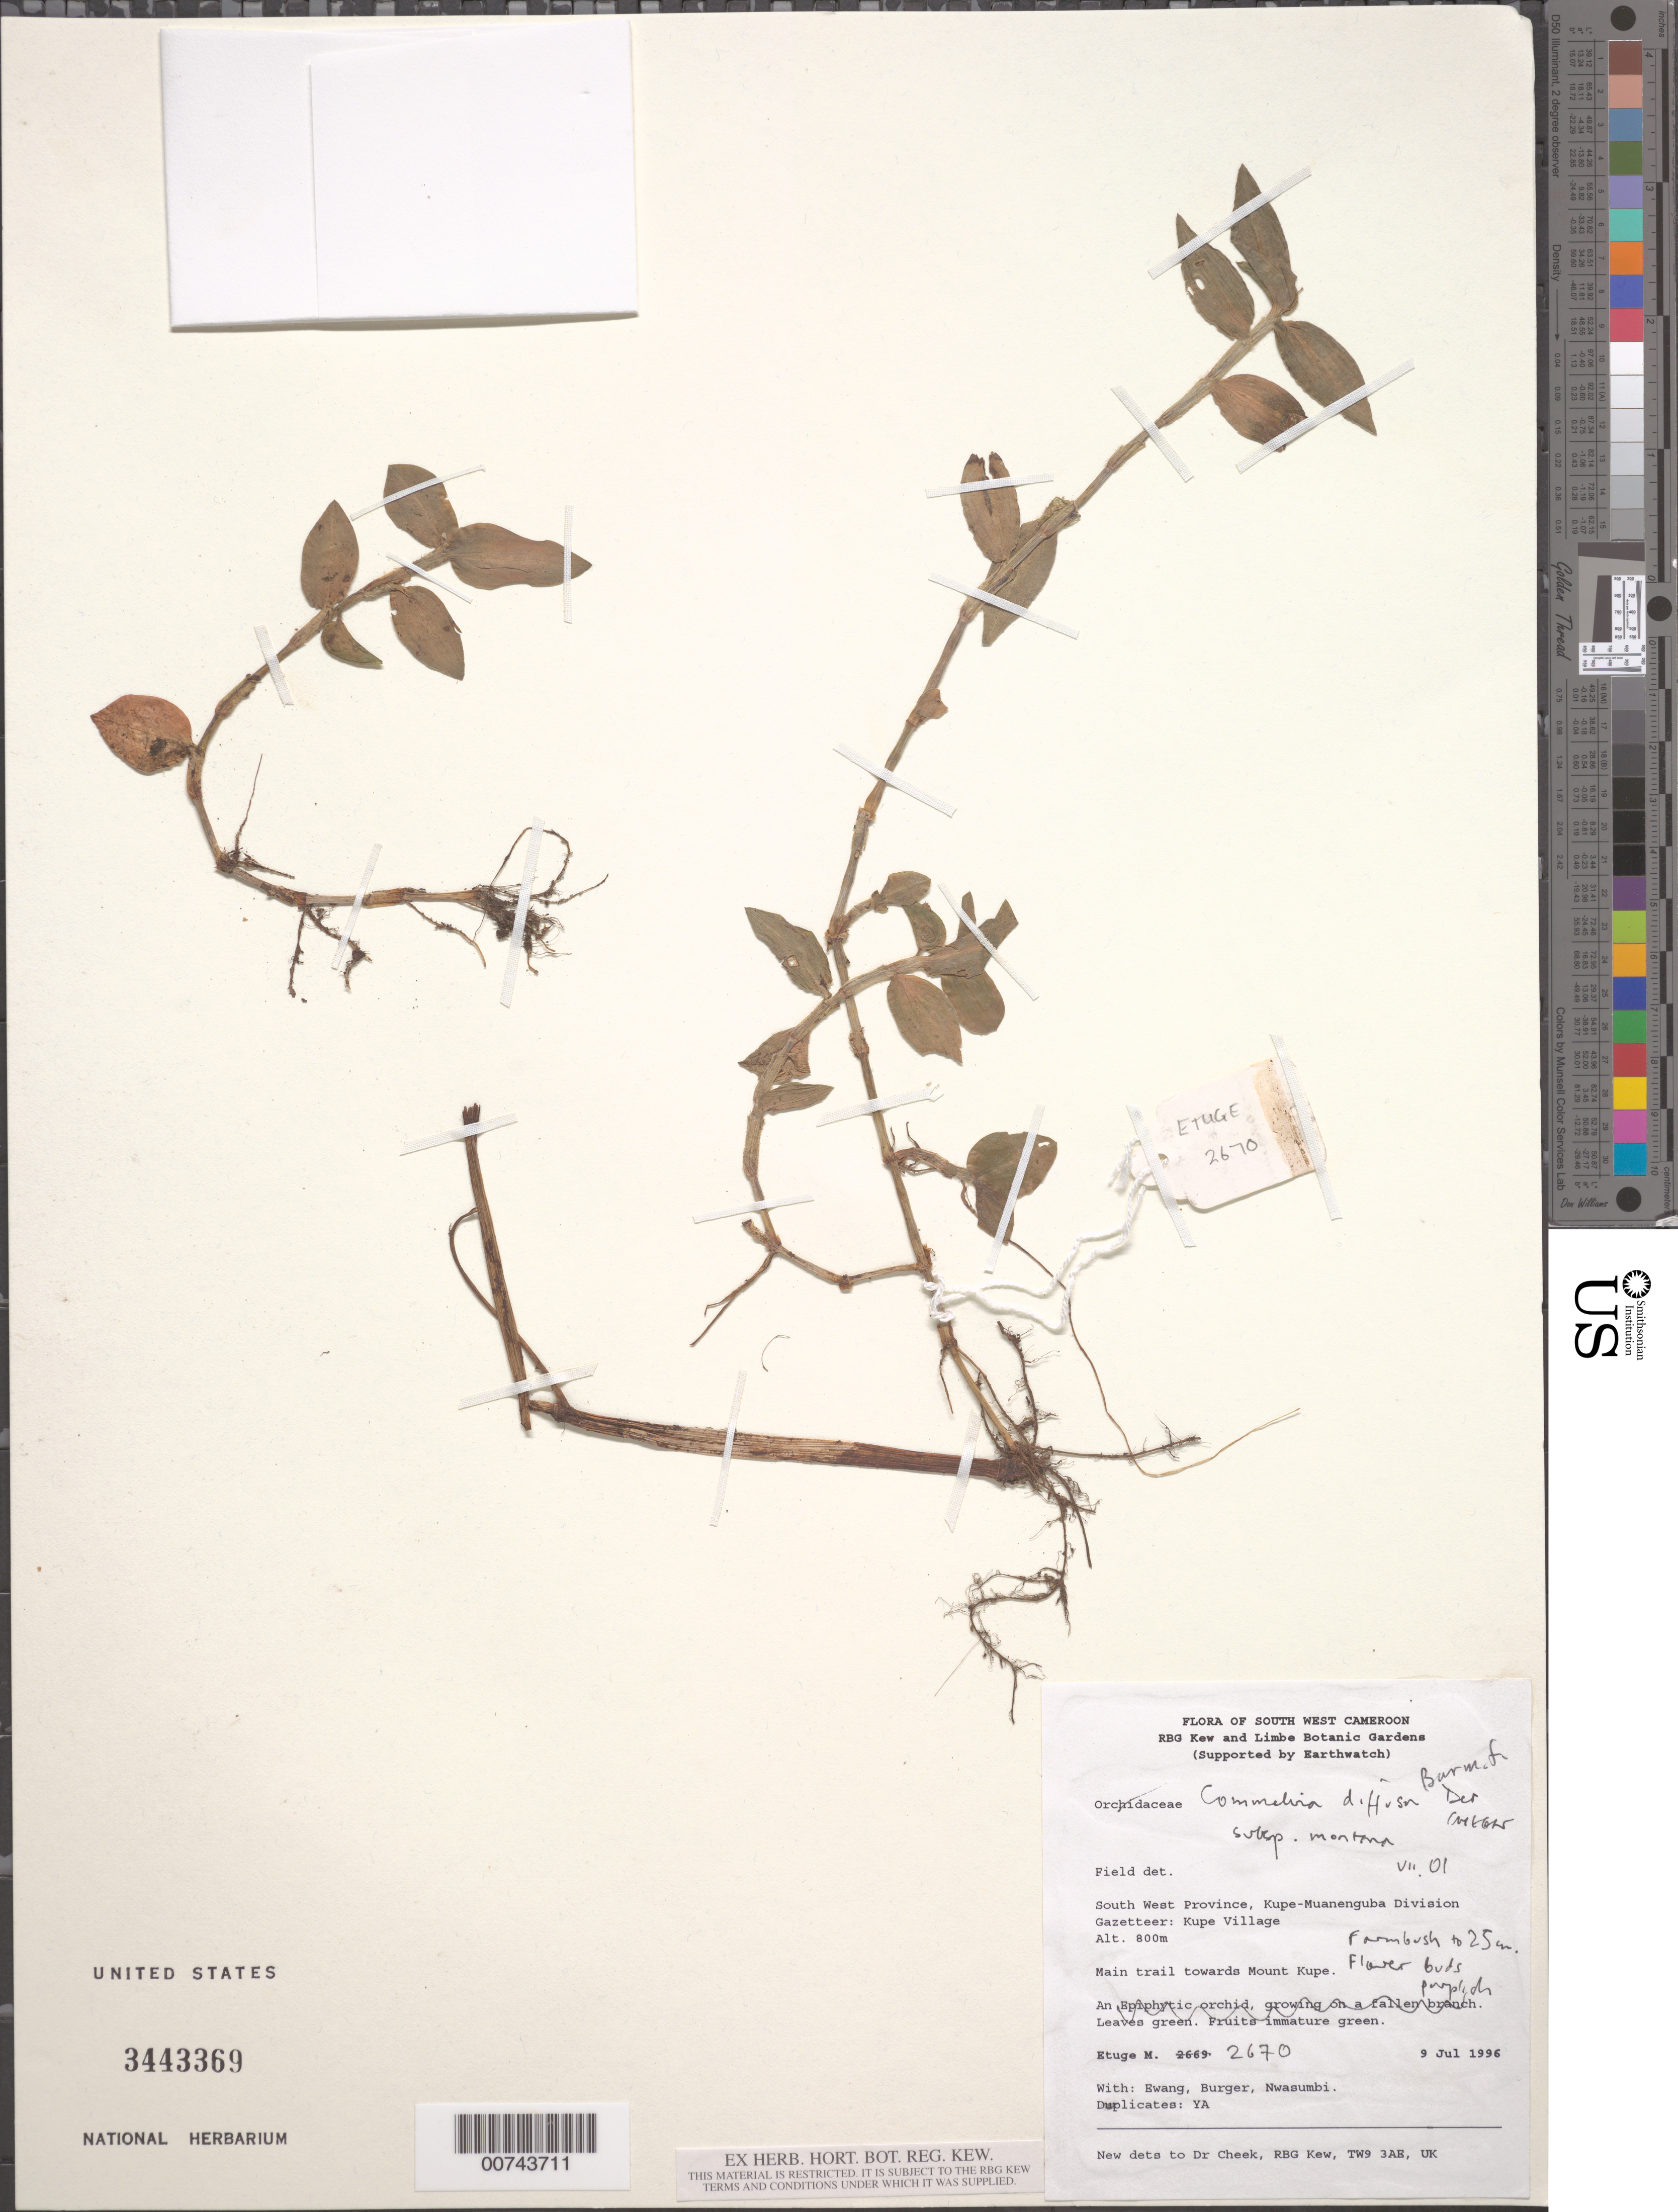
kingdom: Plantae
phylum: Tracheophyta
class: Liliopsida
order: Commelinales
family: Commelinaceae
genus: Commelina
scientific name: Commelina diffusa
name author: Burm. f.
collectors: M. Etuge, -- Burger, -. Nwasumbi & -. Ewang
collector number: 2670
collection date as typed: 09 Jul 1996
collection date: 1996-07-09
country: Cameroon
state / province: Sud-Ouest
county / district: Kupe-Muanenguba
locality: Kupe Village, main trail towards Mount Kupe.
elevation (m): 800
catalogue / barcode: US 3443369